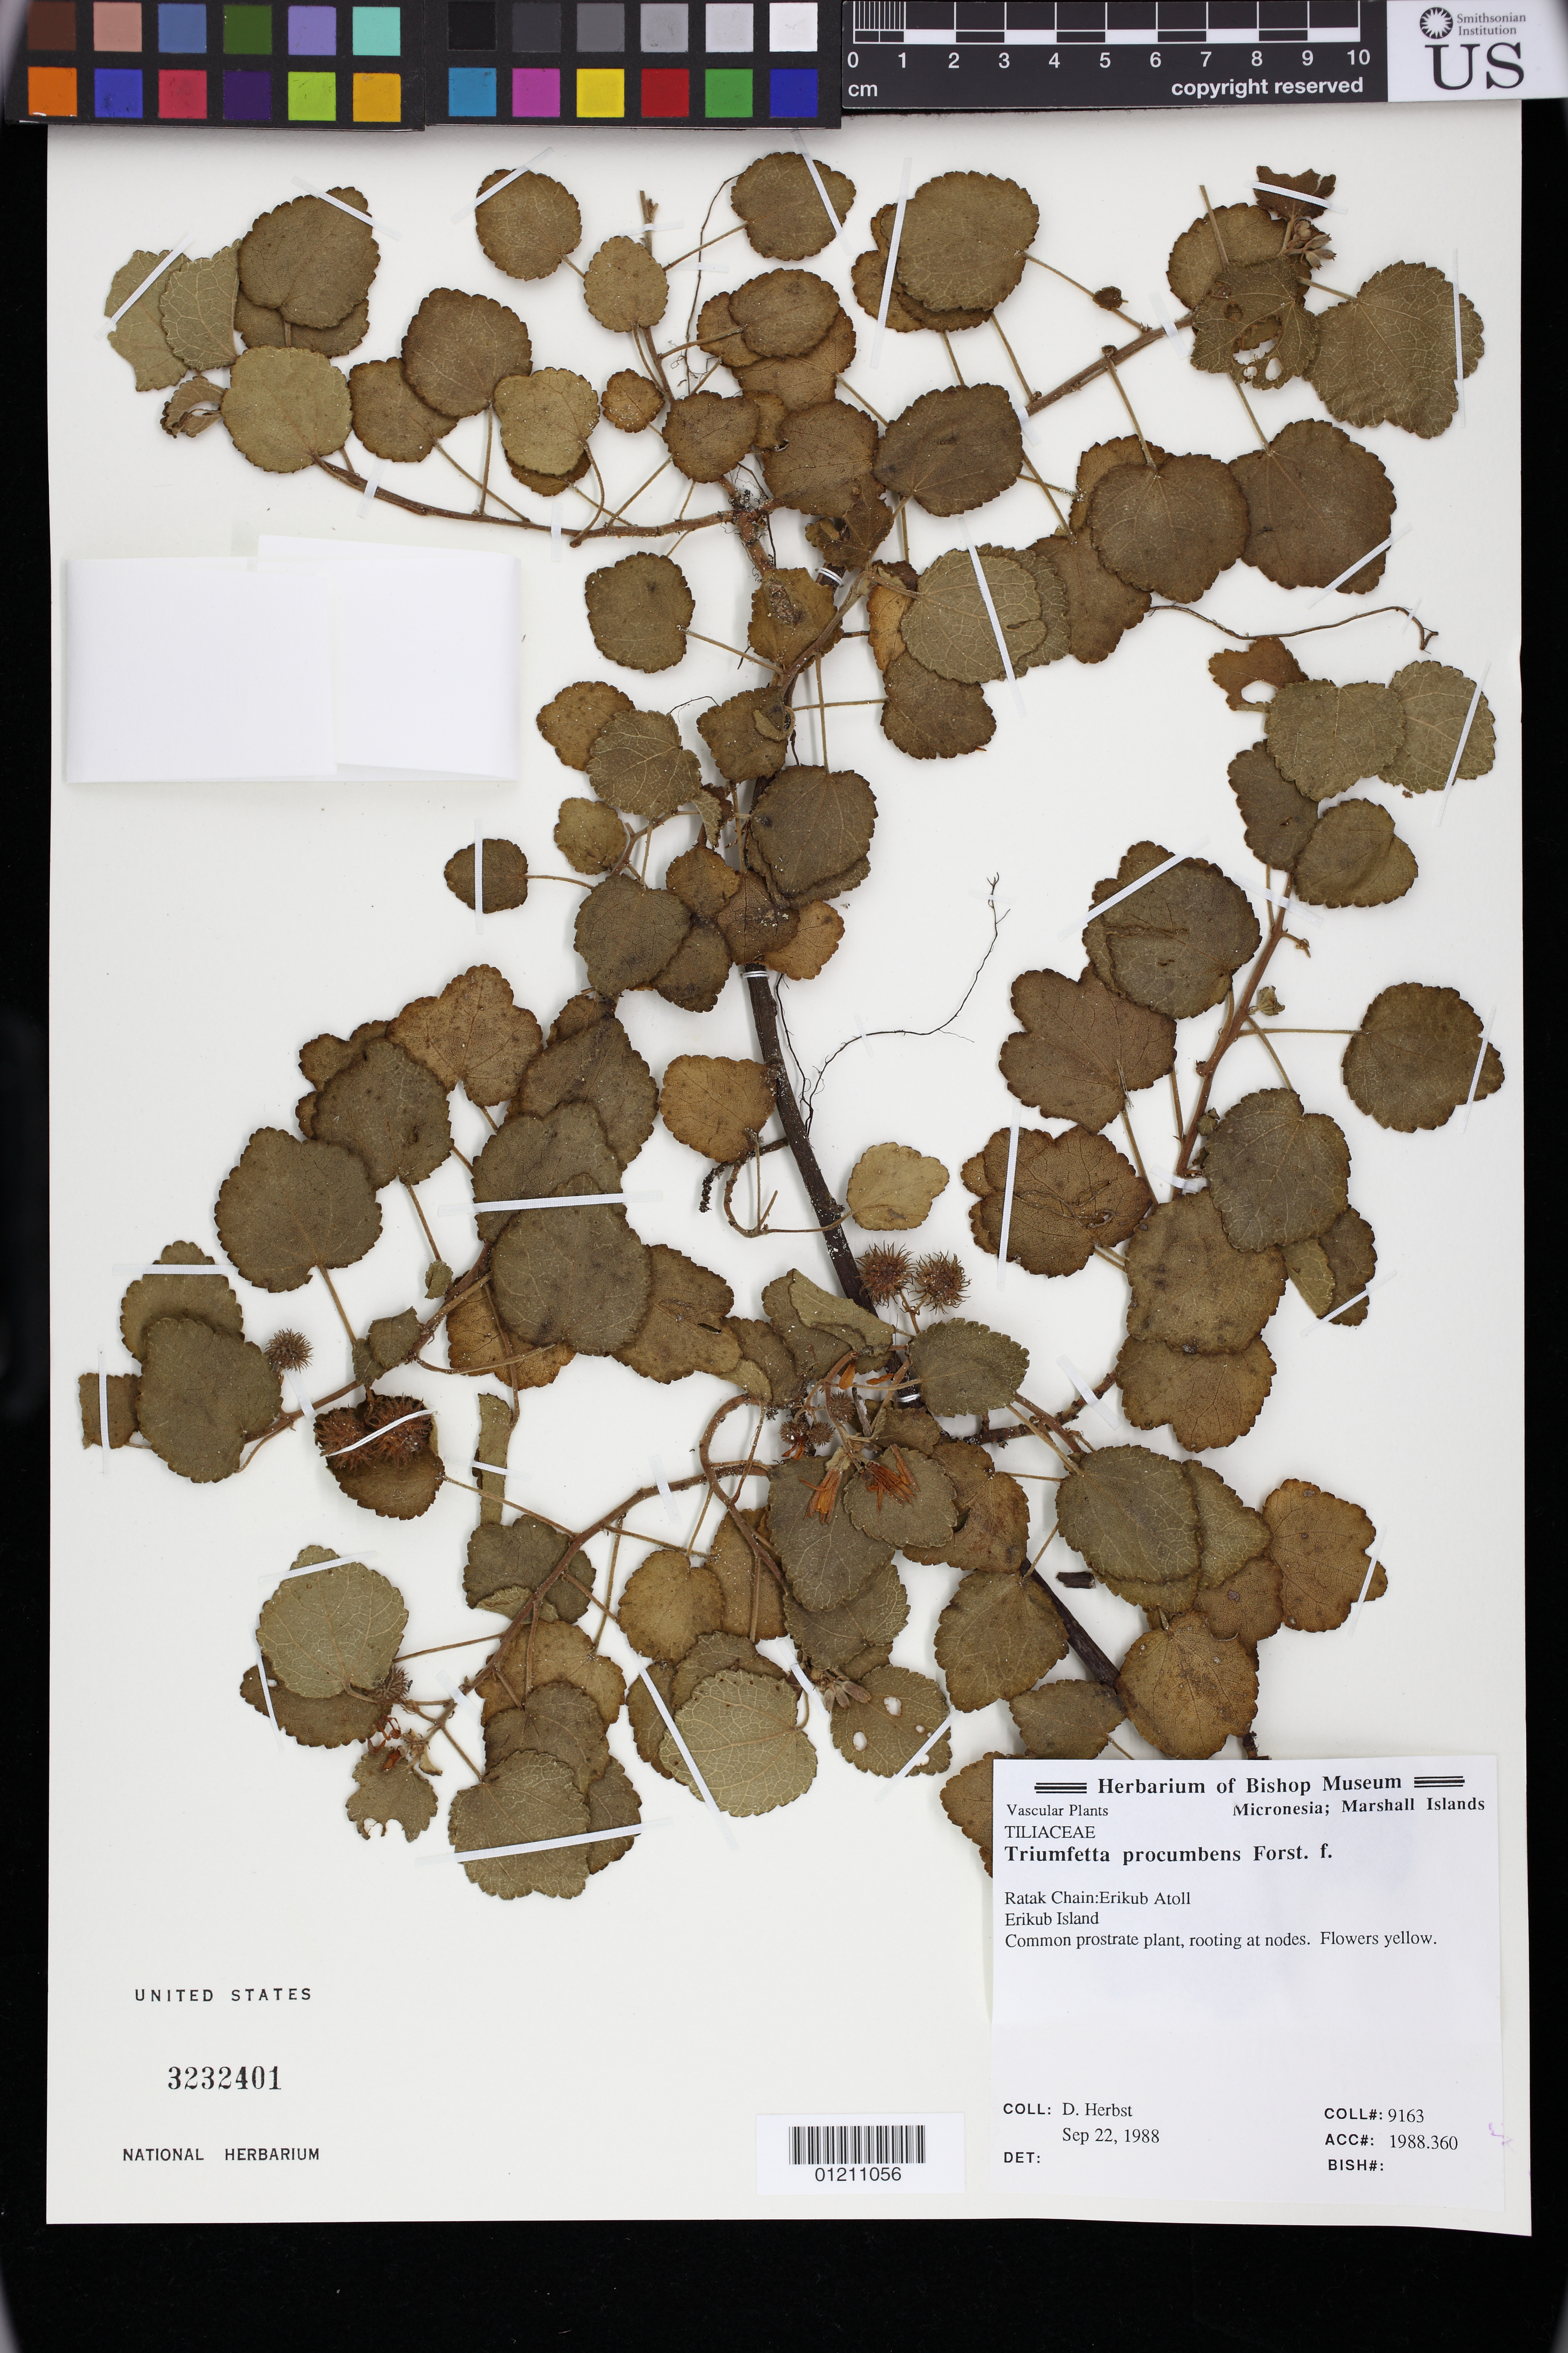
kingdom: Plantae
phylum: Tracheophyta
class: Magnoliopsida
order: Malvales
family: Malvaceae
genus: Triumfetta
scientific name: Triumfetta procumbens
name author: G. Forst.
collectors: D. R. Herbst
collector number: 9163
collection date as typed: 22 Sep 1988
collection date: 1988-09-22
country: Marshall Islands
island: Erikub Atoll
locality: Marshall Islands: Ratak Chain: Erikub Atoll, Erikub Island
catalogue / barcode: US 3232401